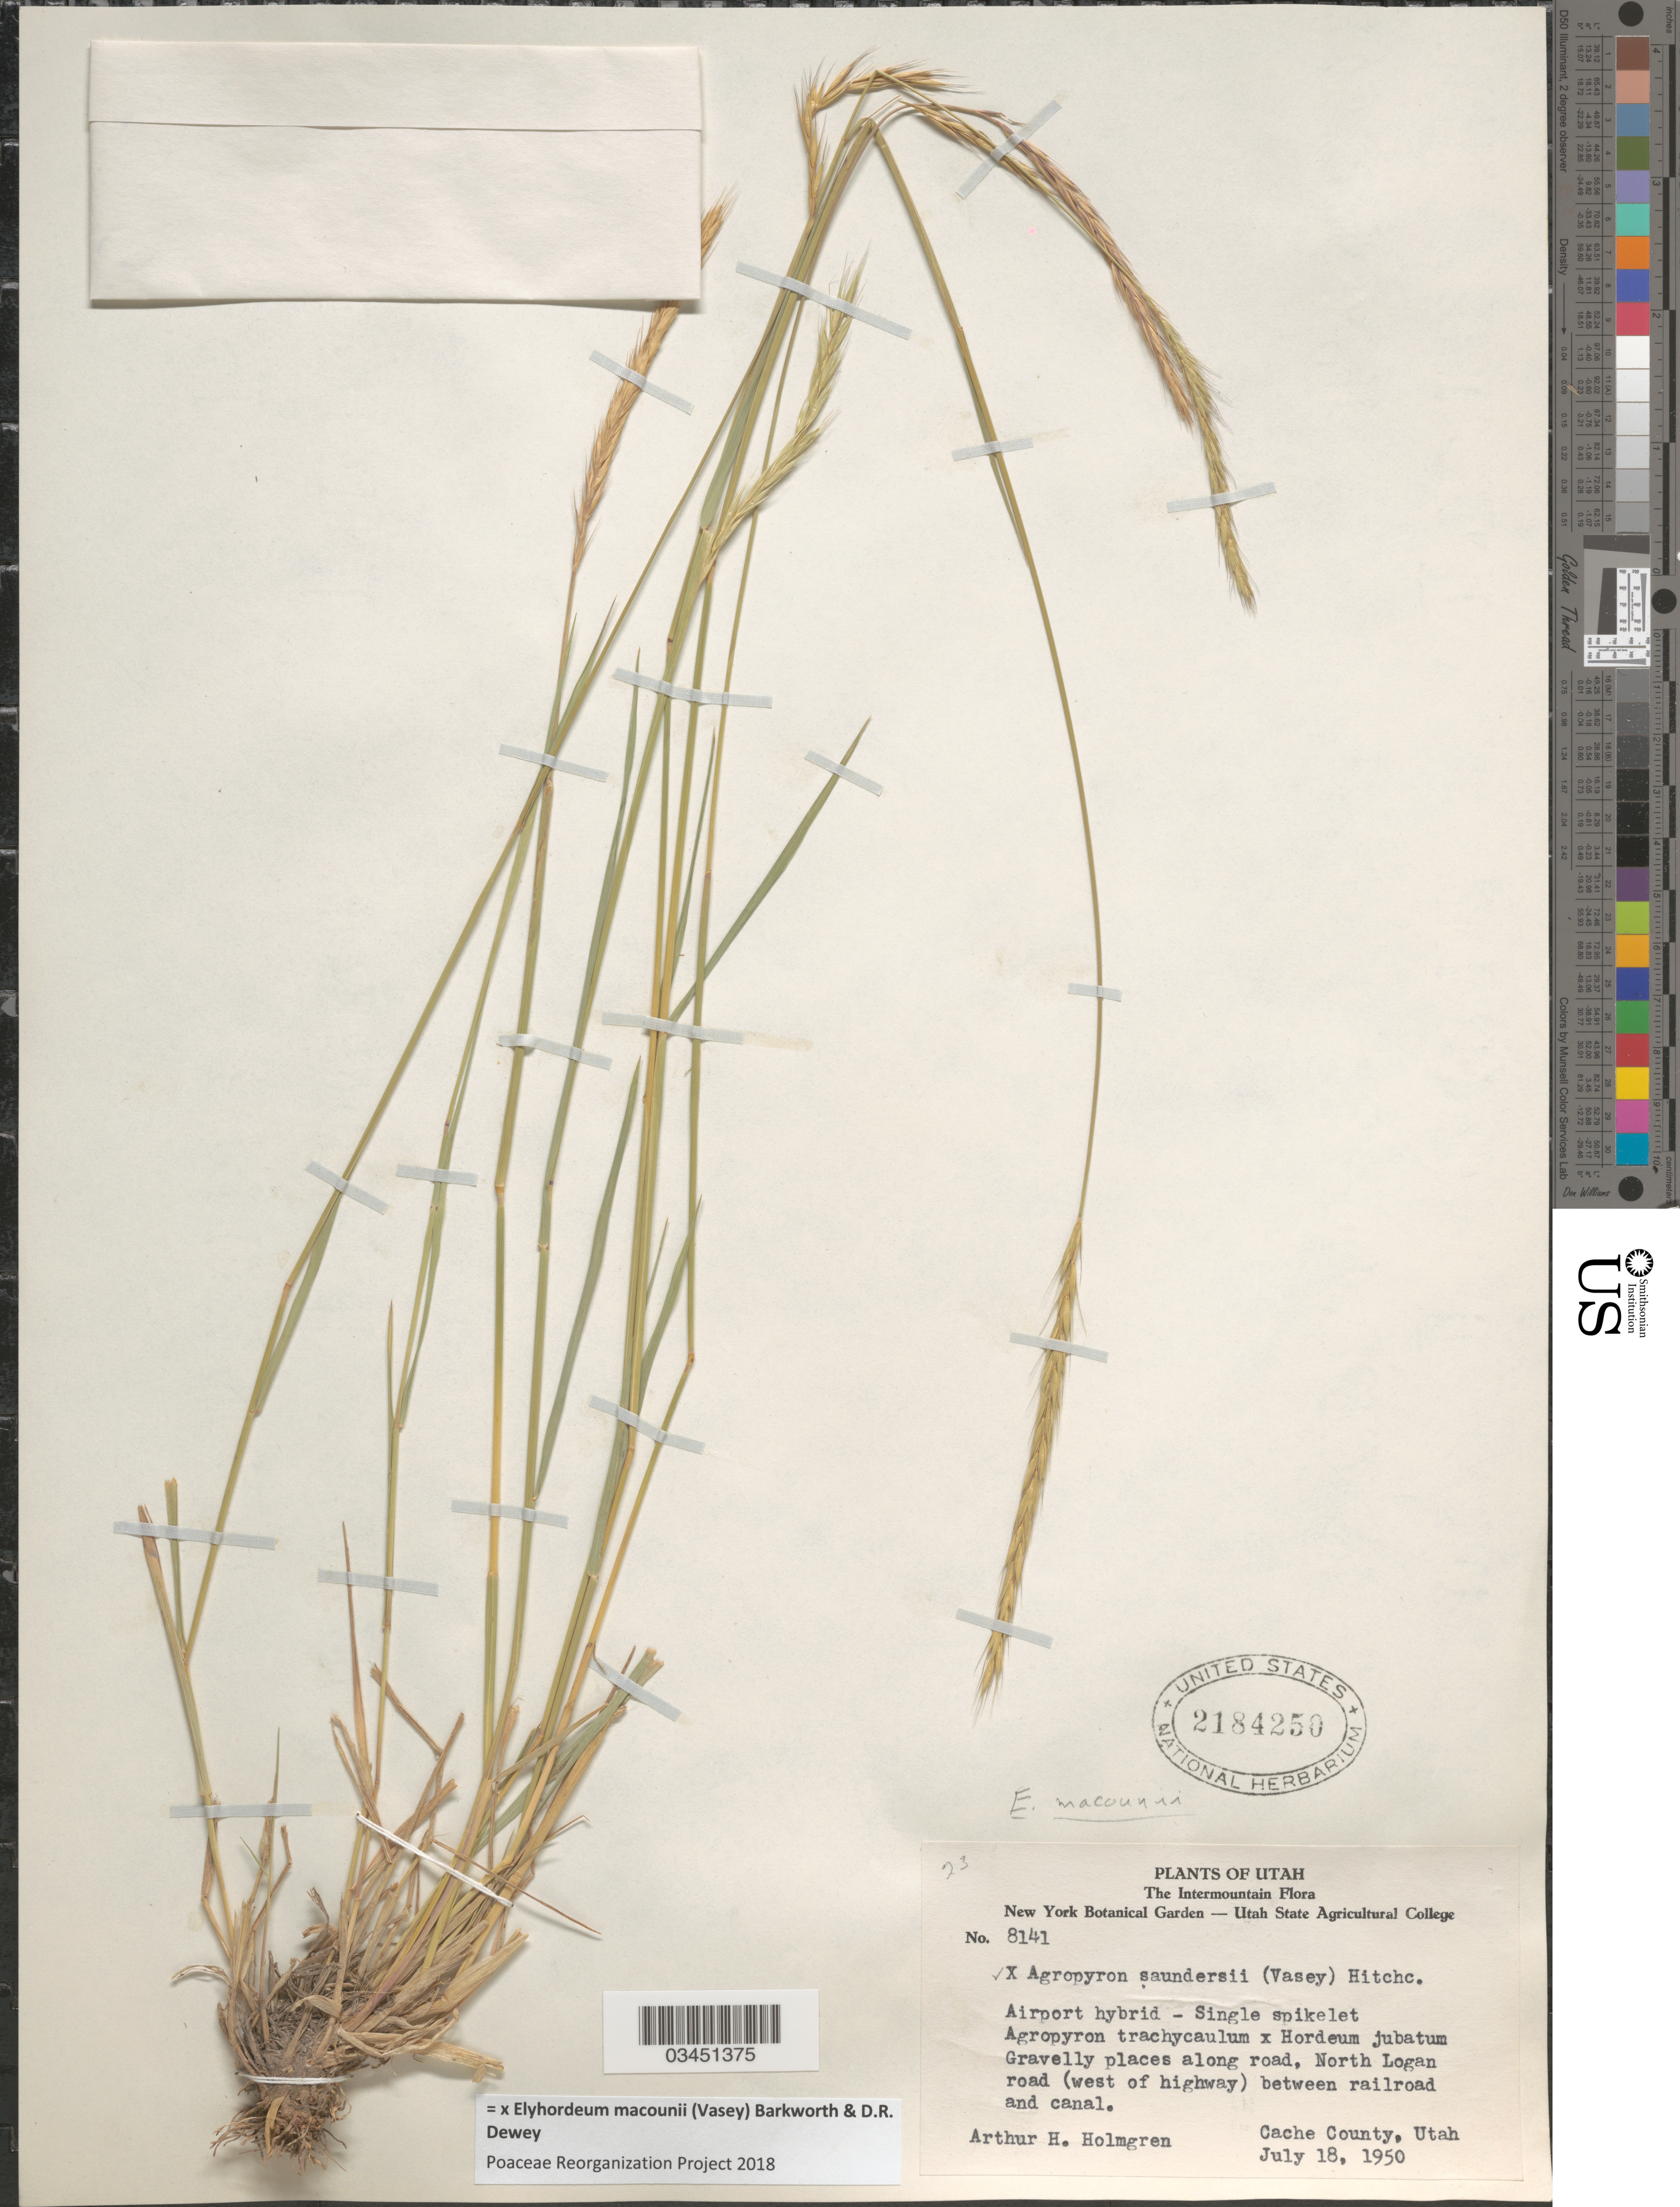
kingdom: Plantae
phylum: Tracheophyta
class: Liliopsida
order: Poales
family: Poaceae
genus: Elyhordeum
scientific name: x Elyhordeum macounii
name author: (Vasey) Barkworth & Dewey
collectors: A. H. Holmgren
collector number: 8141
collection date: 1950-07-18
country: United States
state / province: Utah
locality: Gravelly places along road, North Logan road (west of highway) between railroad and canal. Cache County. The Intermountain.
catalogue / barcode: US 2184250